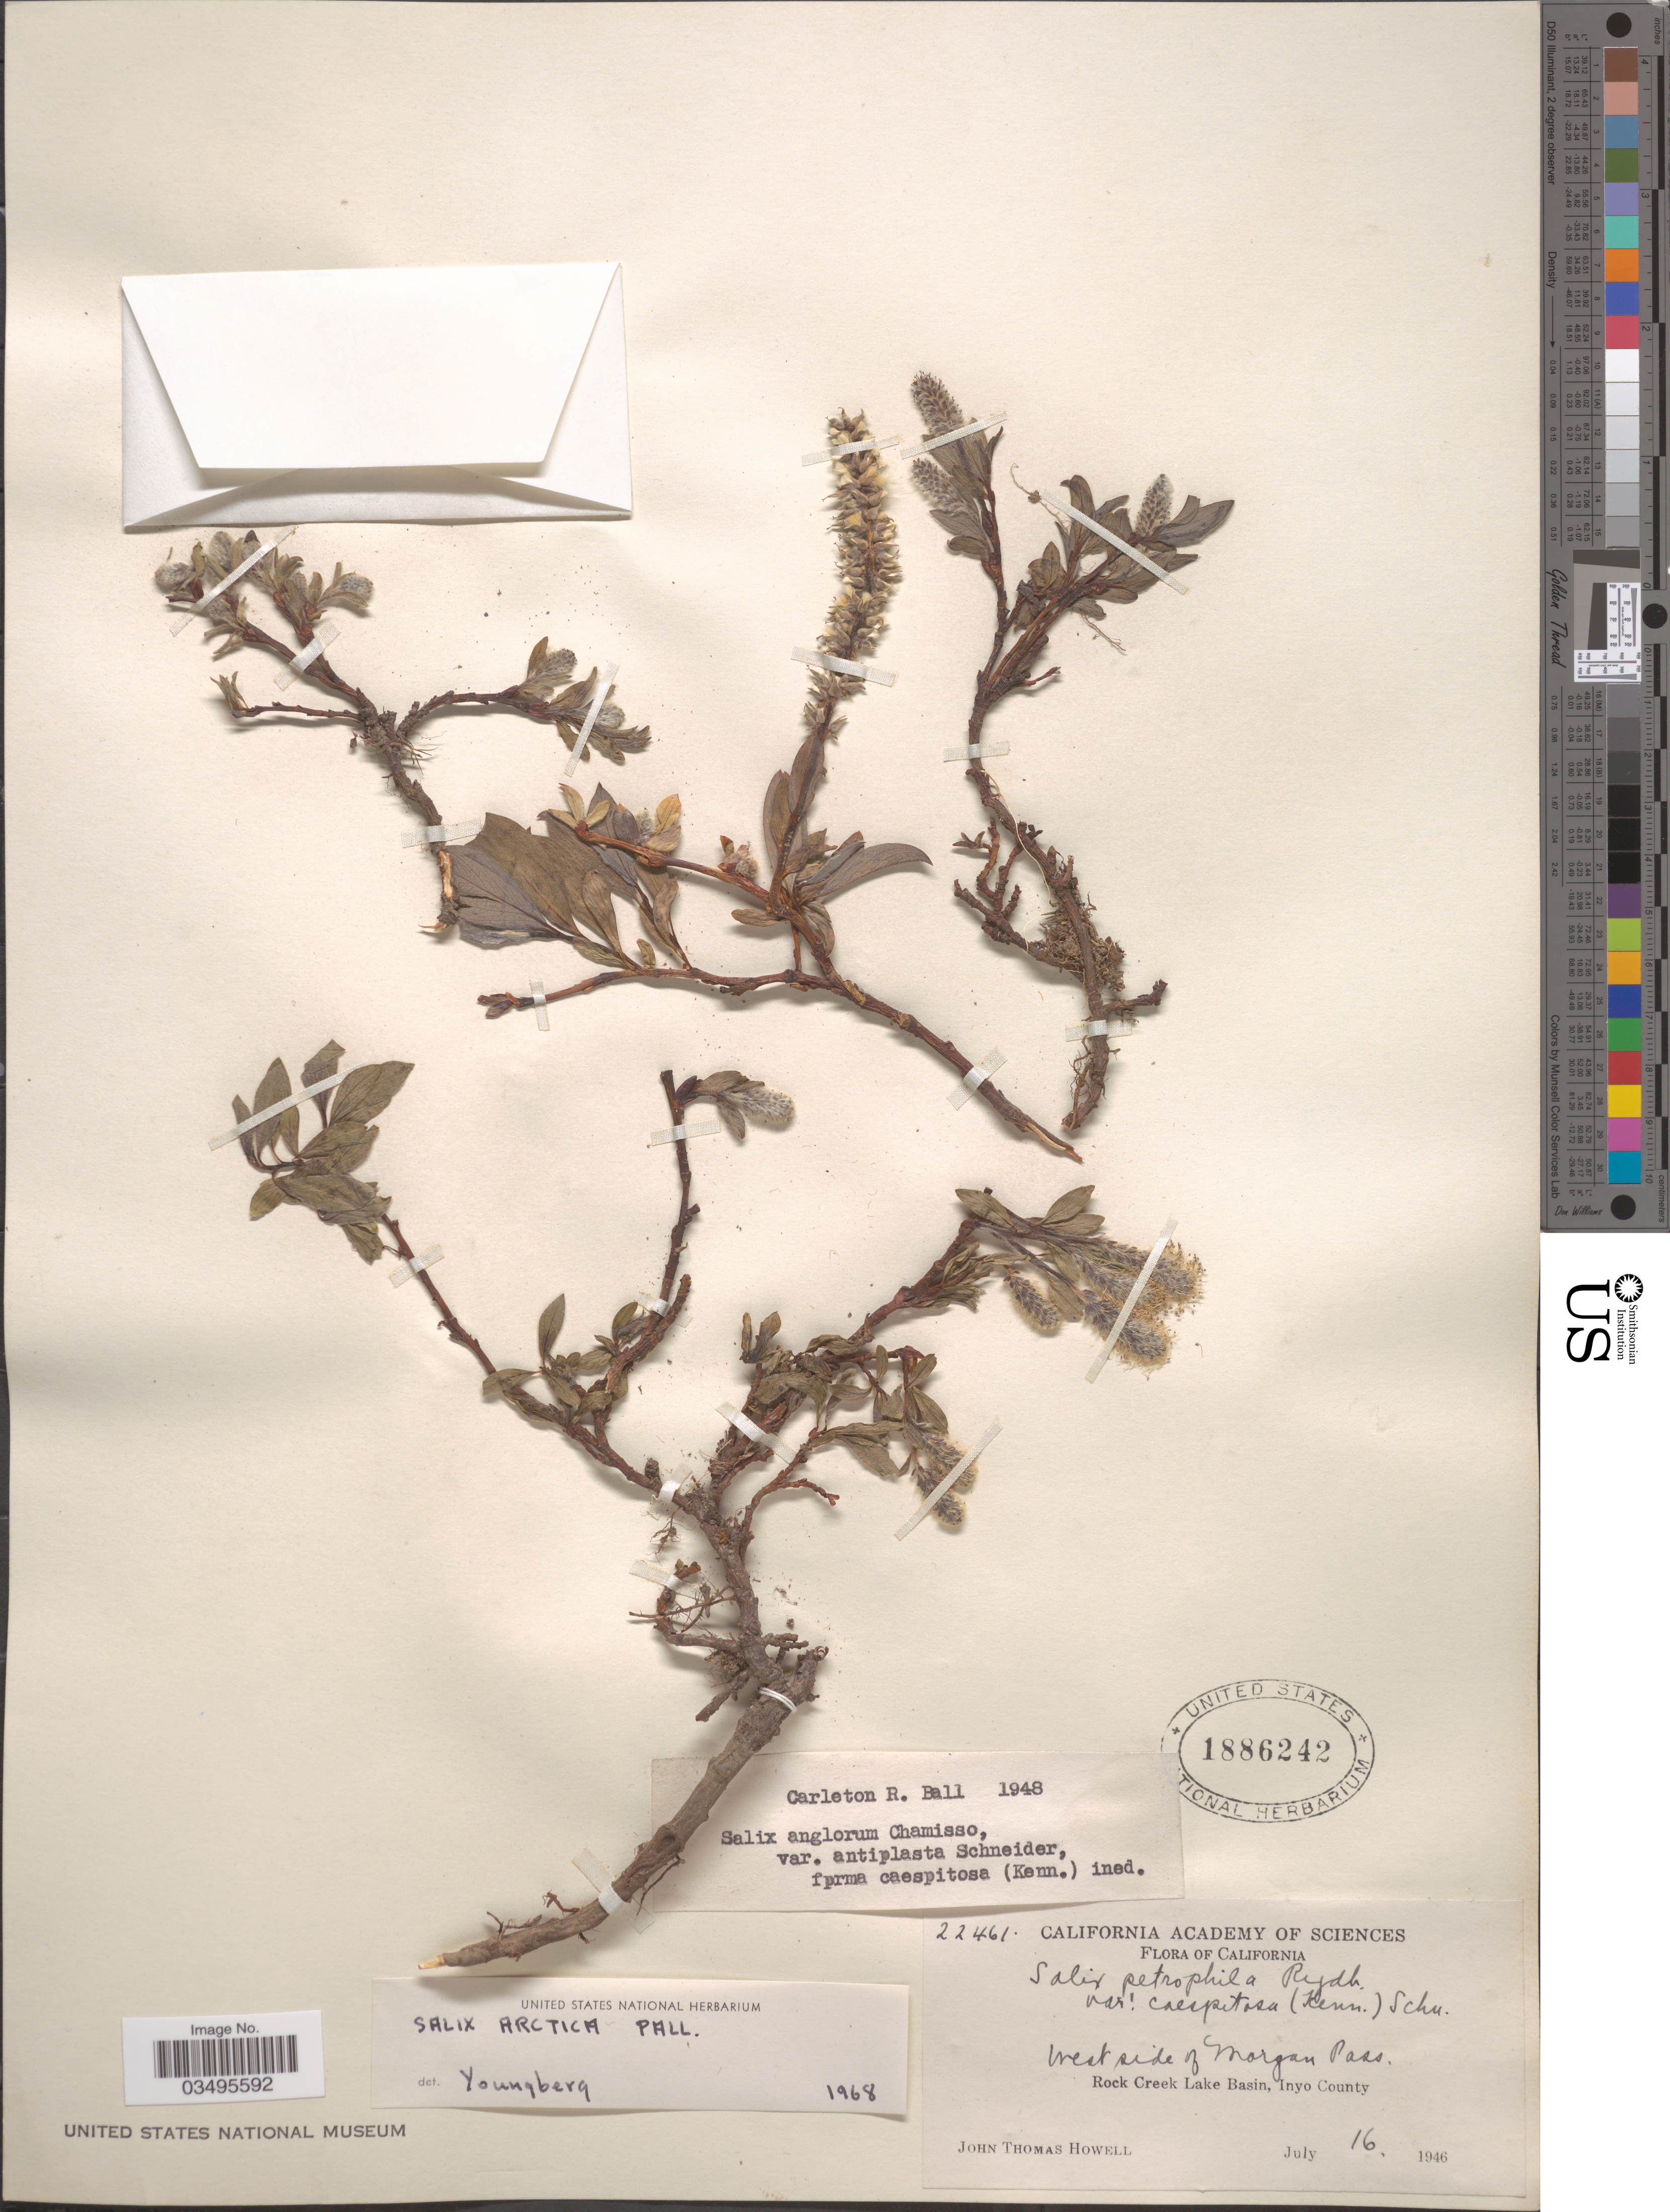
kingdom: Plantae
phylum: Tracheophyta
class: Magnoliopsida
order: Malpighiales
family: Salicaceae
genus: Salix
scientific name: Salix arctica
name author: Pall.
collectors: J. T. Howell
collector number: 22461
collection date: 1946-07-16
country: United States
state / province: California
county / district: Inyo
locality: West side of Morgan Pass. Rock Creek Lake Basin, Inyo County.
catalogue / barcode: US 1886242